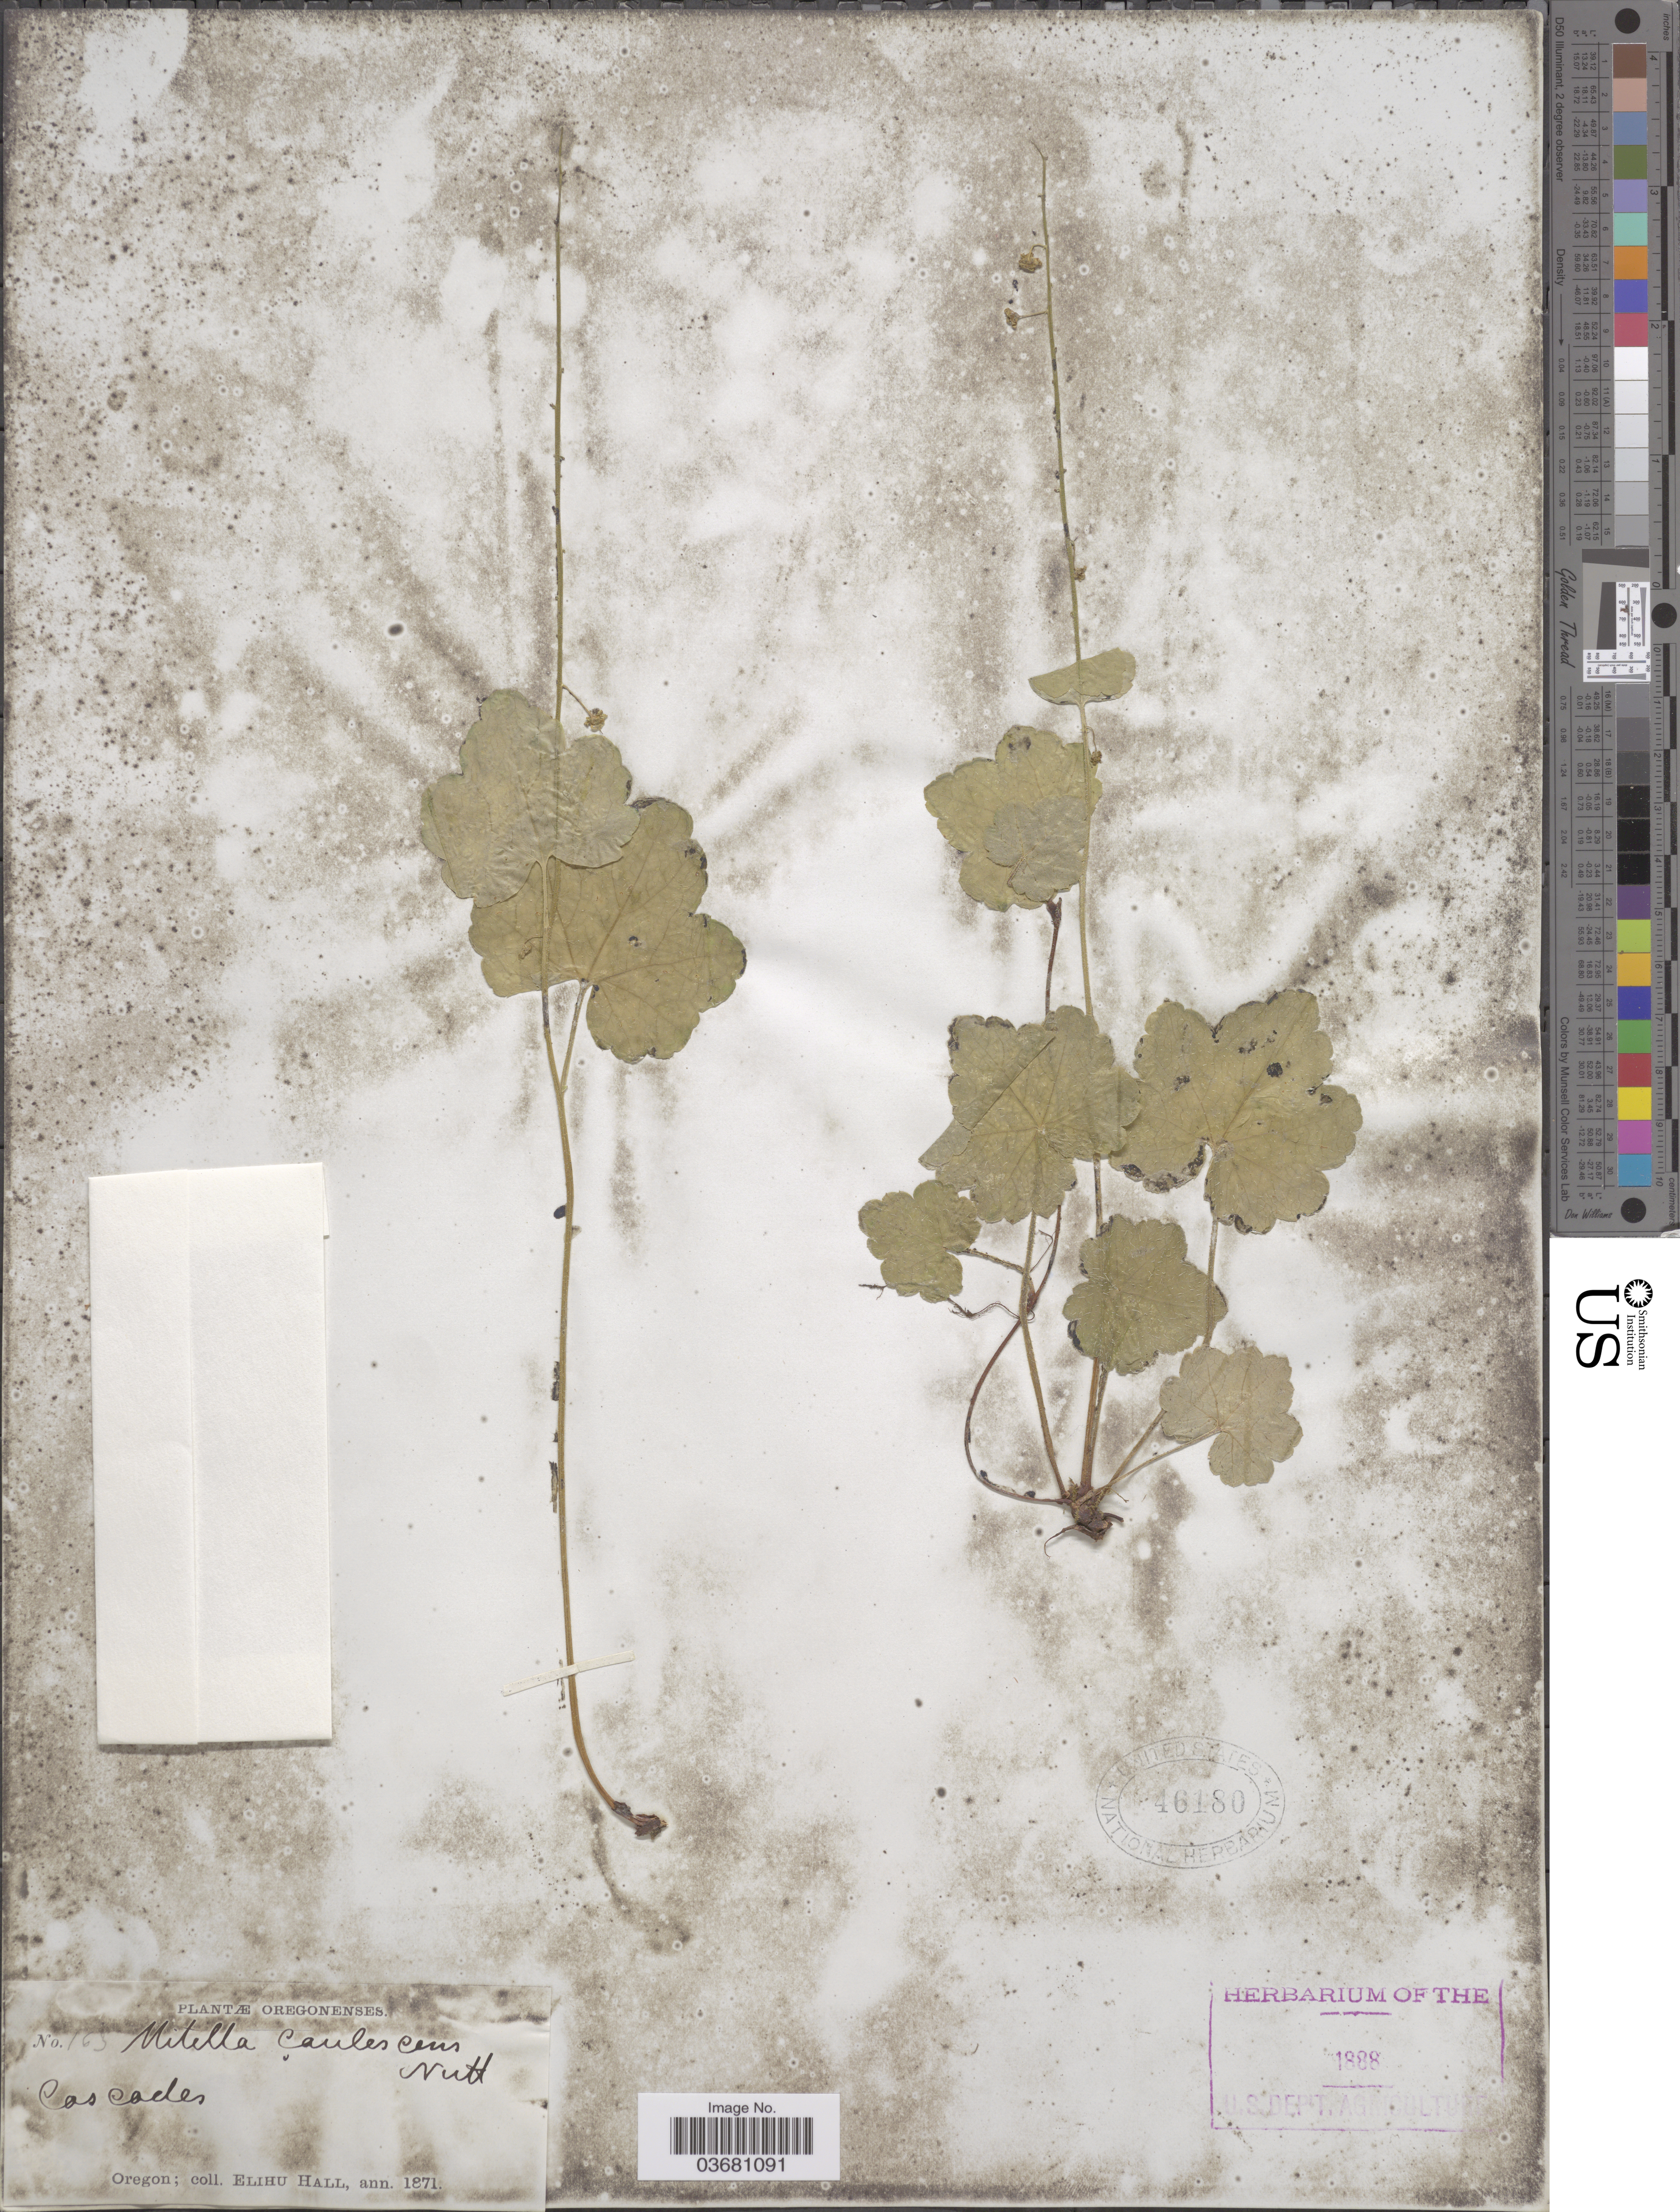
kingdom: Plantae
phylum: Tracheophyta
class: Magnoliopsida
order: Saxifragales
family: Saxifragaceae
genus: Mitella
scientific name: Mitella caulescens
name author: (Nutt.) Howell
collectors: E. Hall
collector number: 163*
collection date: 1871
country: United States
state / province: Oregon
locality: Cascades.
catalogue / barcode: US 46180